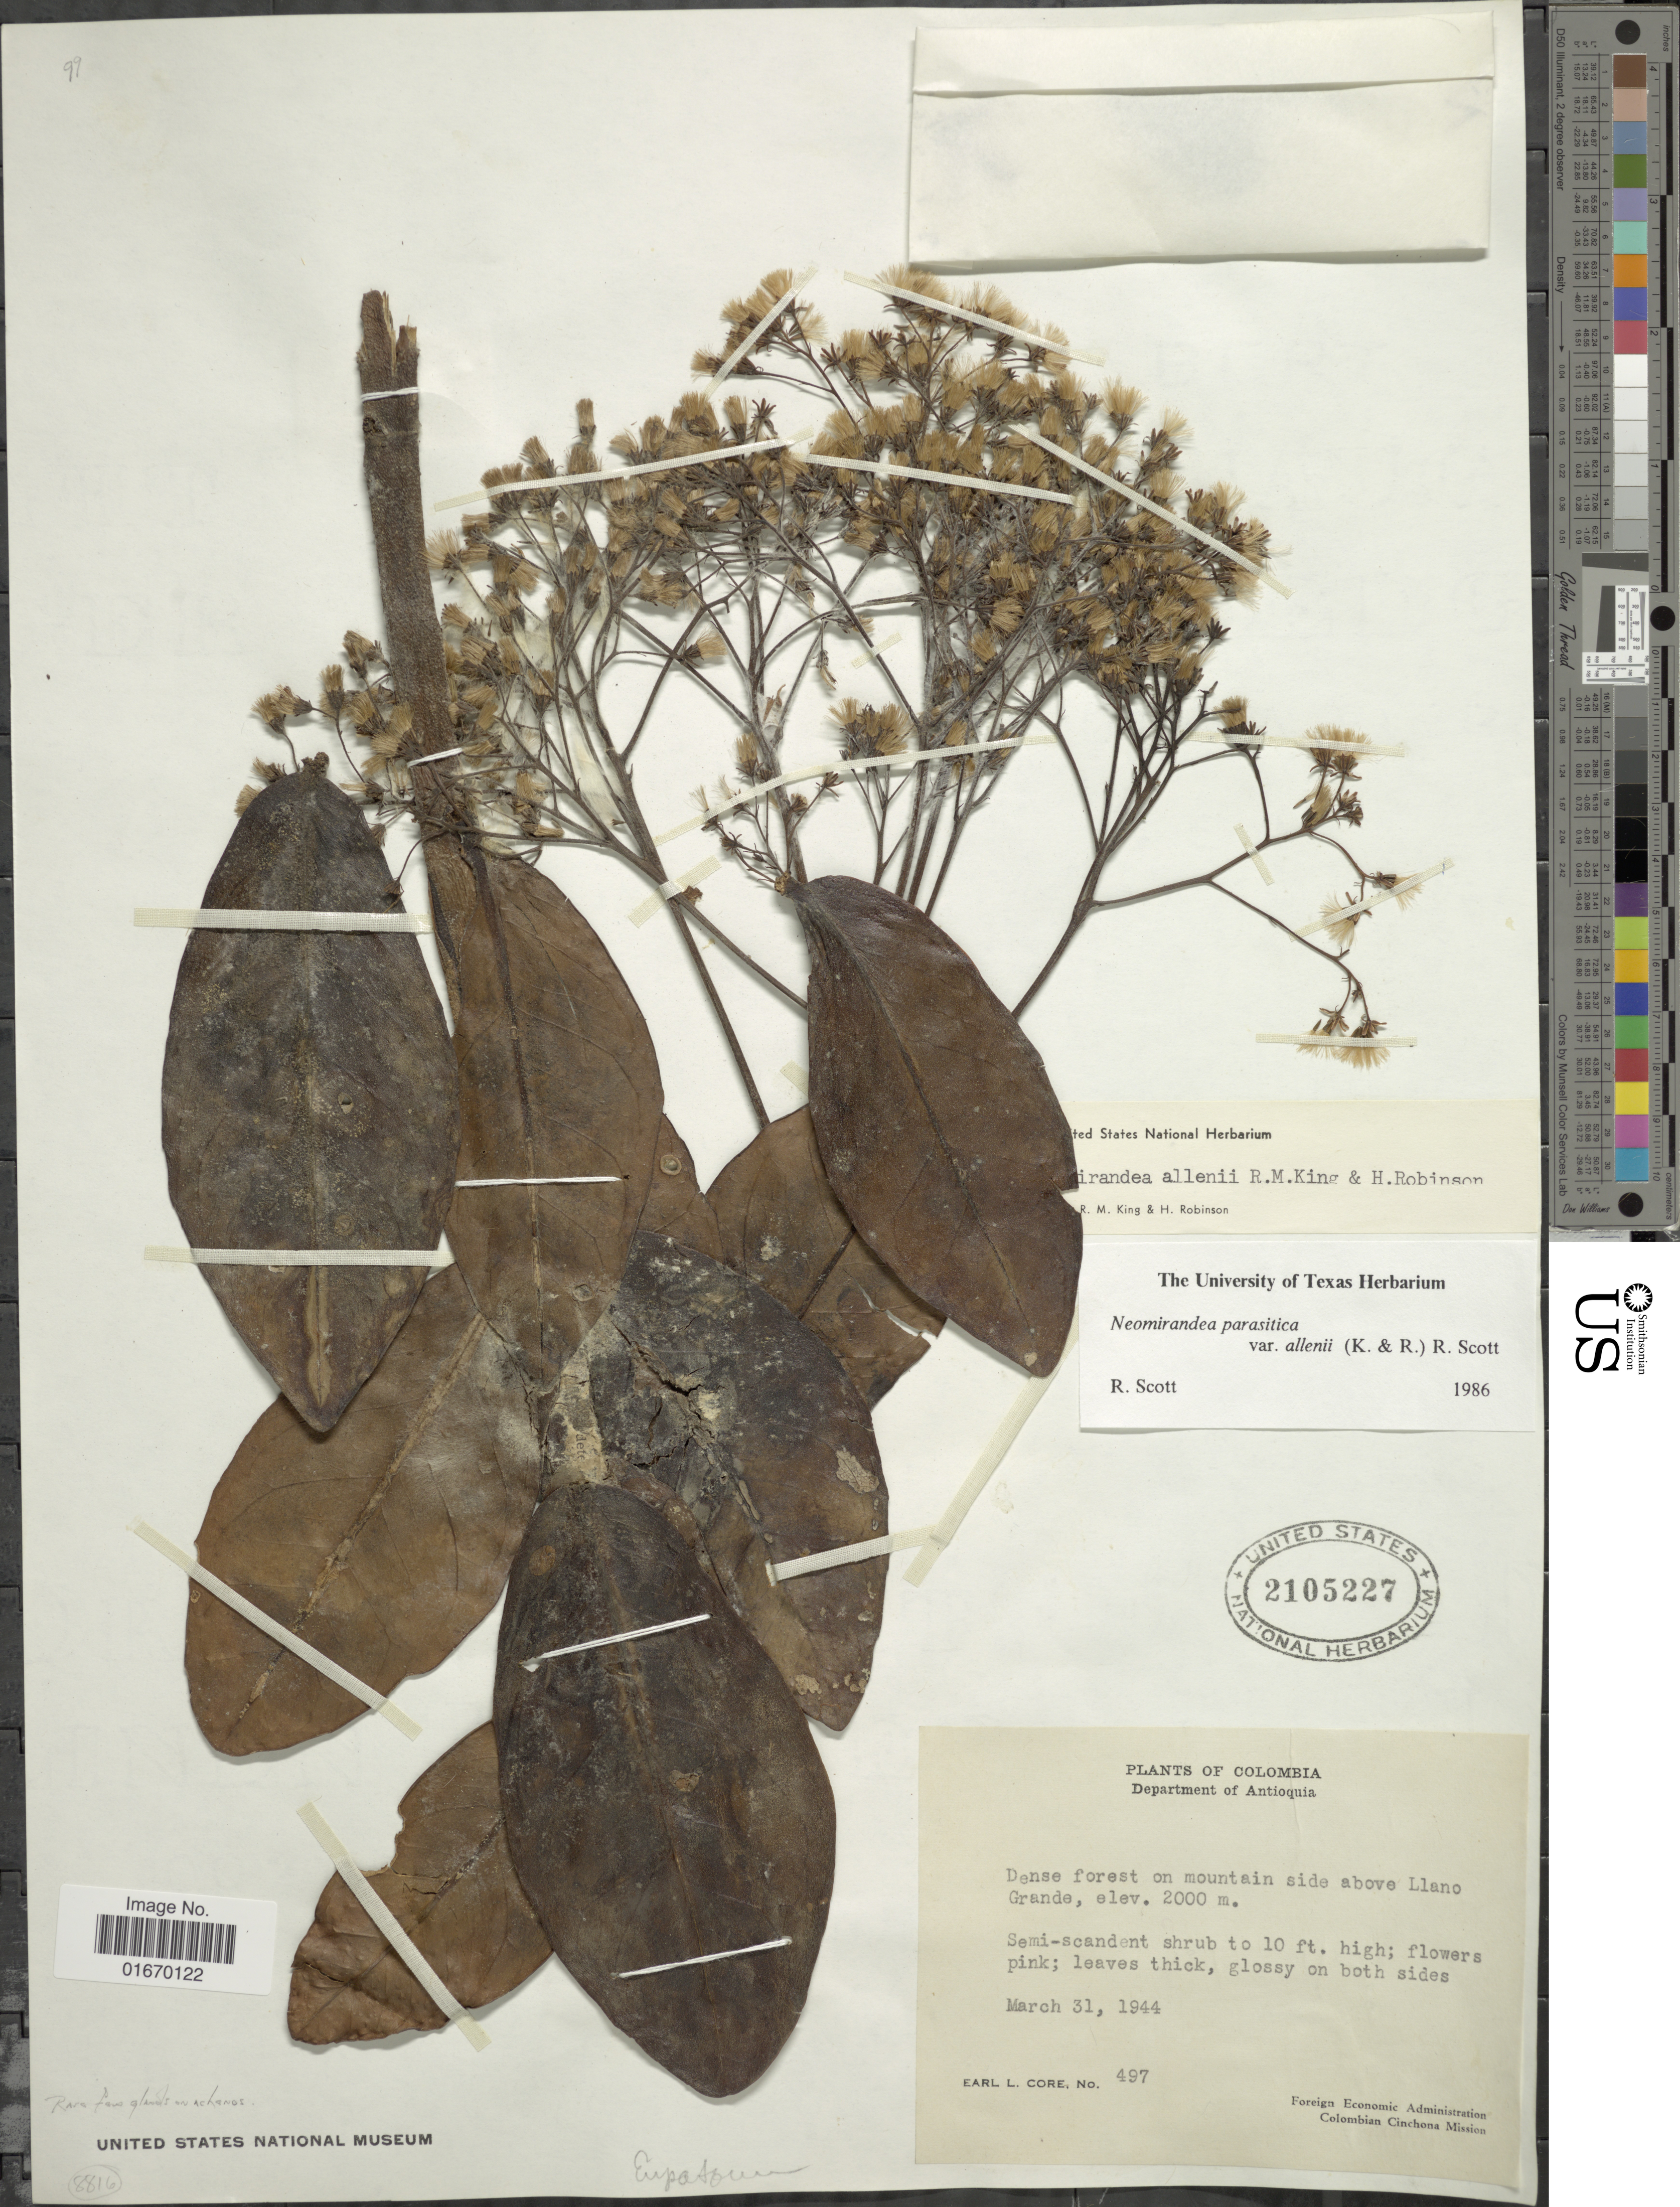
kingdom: Plantae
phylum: Tracheophyta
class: Magnoliopsida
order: Asterales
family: Asteraceae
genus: Neomirandea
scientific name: Neomirandea allenii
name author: R.M. King & H. Rob.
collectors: E. L. Core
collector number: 497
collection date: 1944-03-31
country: Colombia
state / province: Antioquia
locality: On mountain side above Llano Grande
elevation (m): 2000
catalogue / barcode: US 2105227